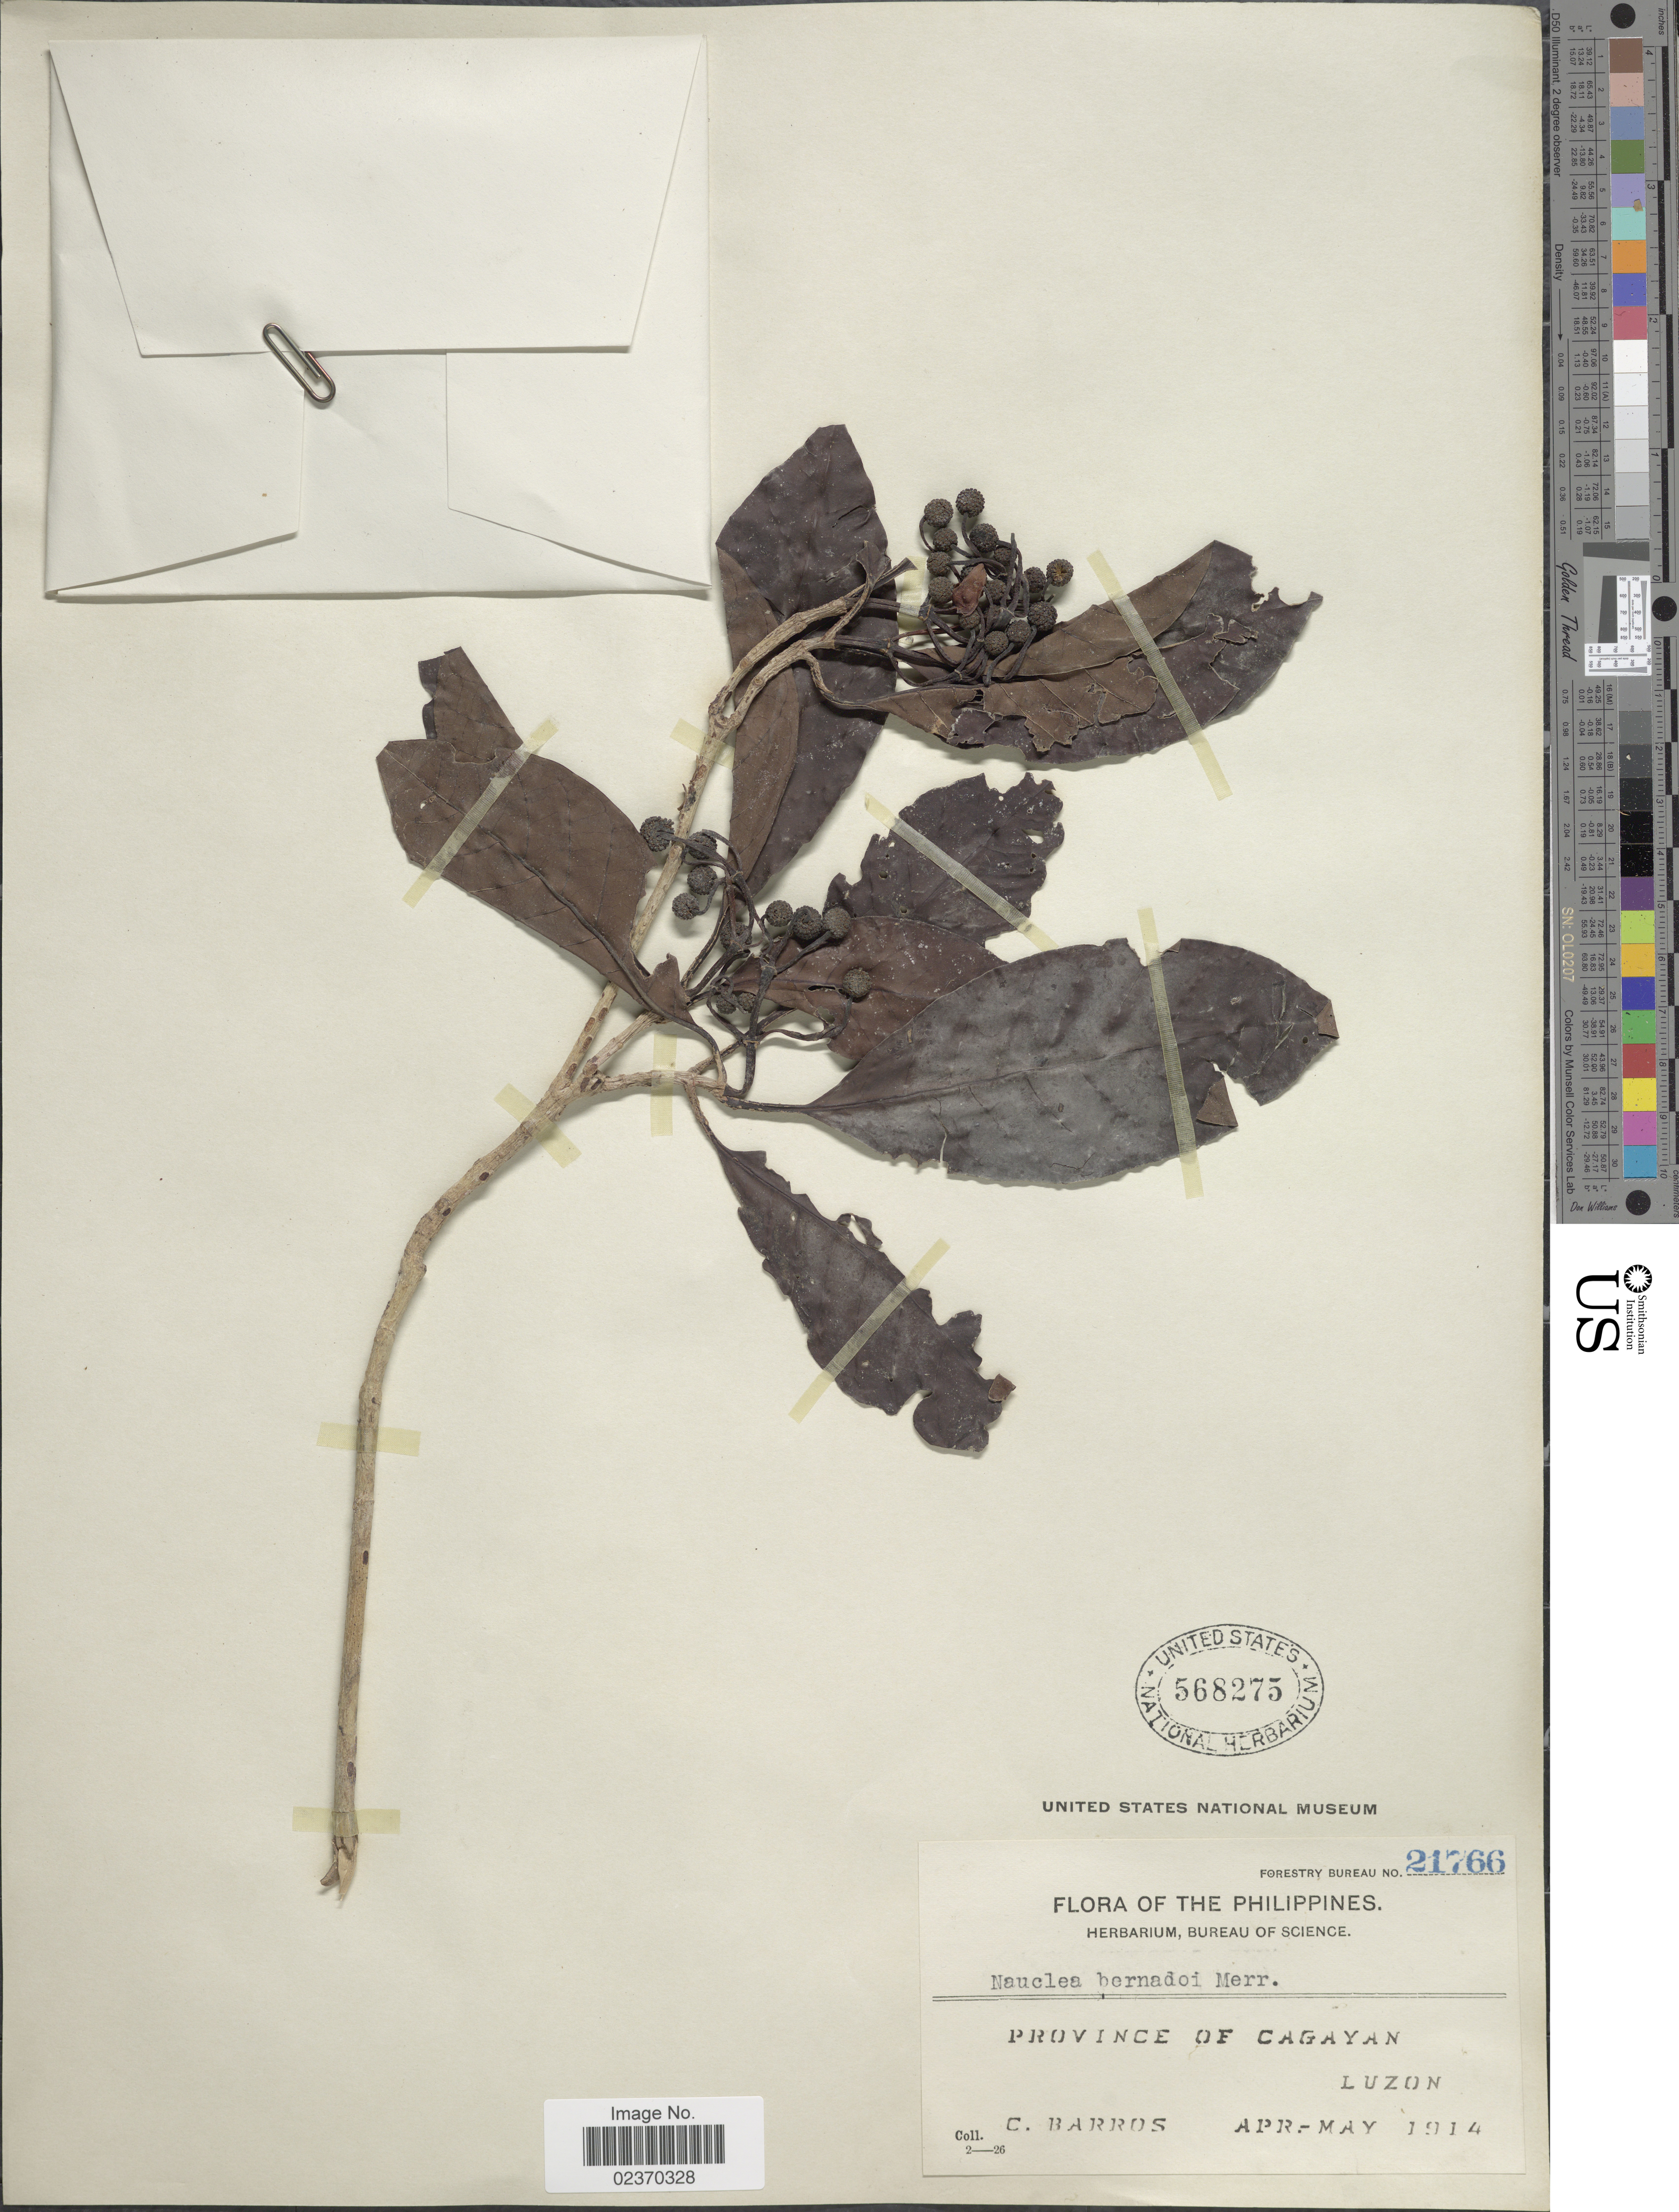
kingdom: Plantae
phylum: Tracheophyta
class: Magnoliopsida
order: Gentianales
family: Rubiaceae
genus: Ludekia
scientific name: Ludekia bernardoi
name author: (Merr.) Ridsdale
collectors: C. Barros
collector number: Forestry Bureau 21766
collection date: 1914-04/1914-05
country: Philippines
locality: Province of Cagayan, Luzon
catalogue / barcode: US 568275